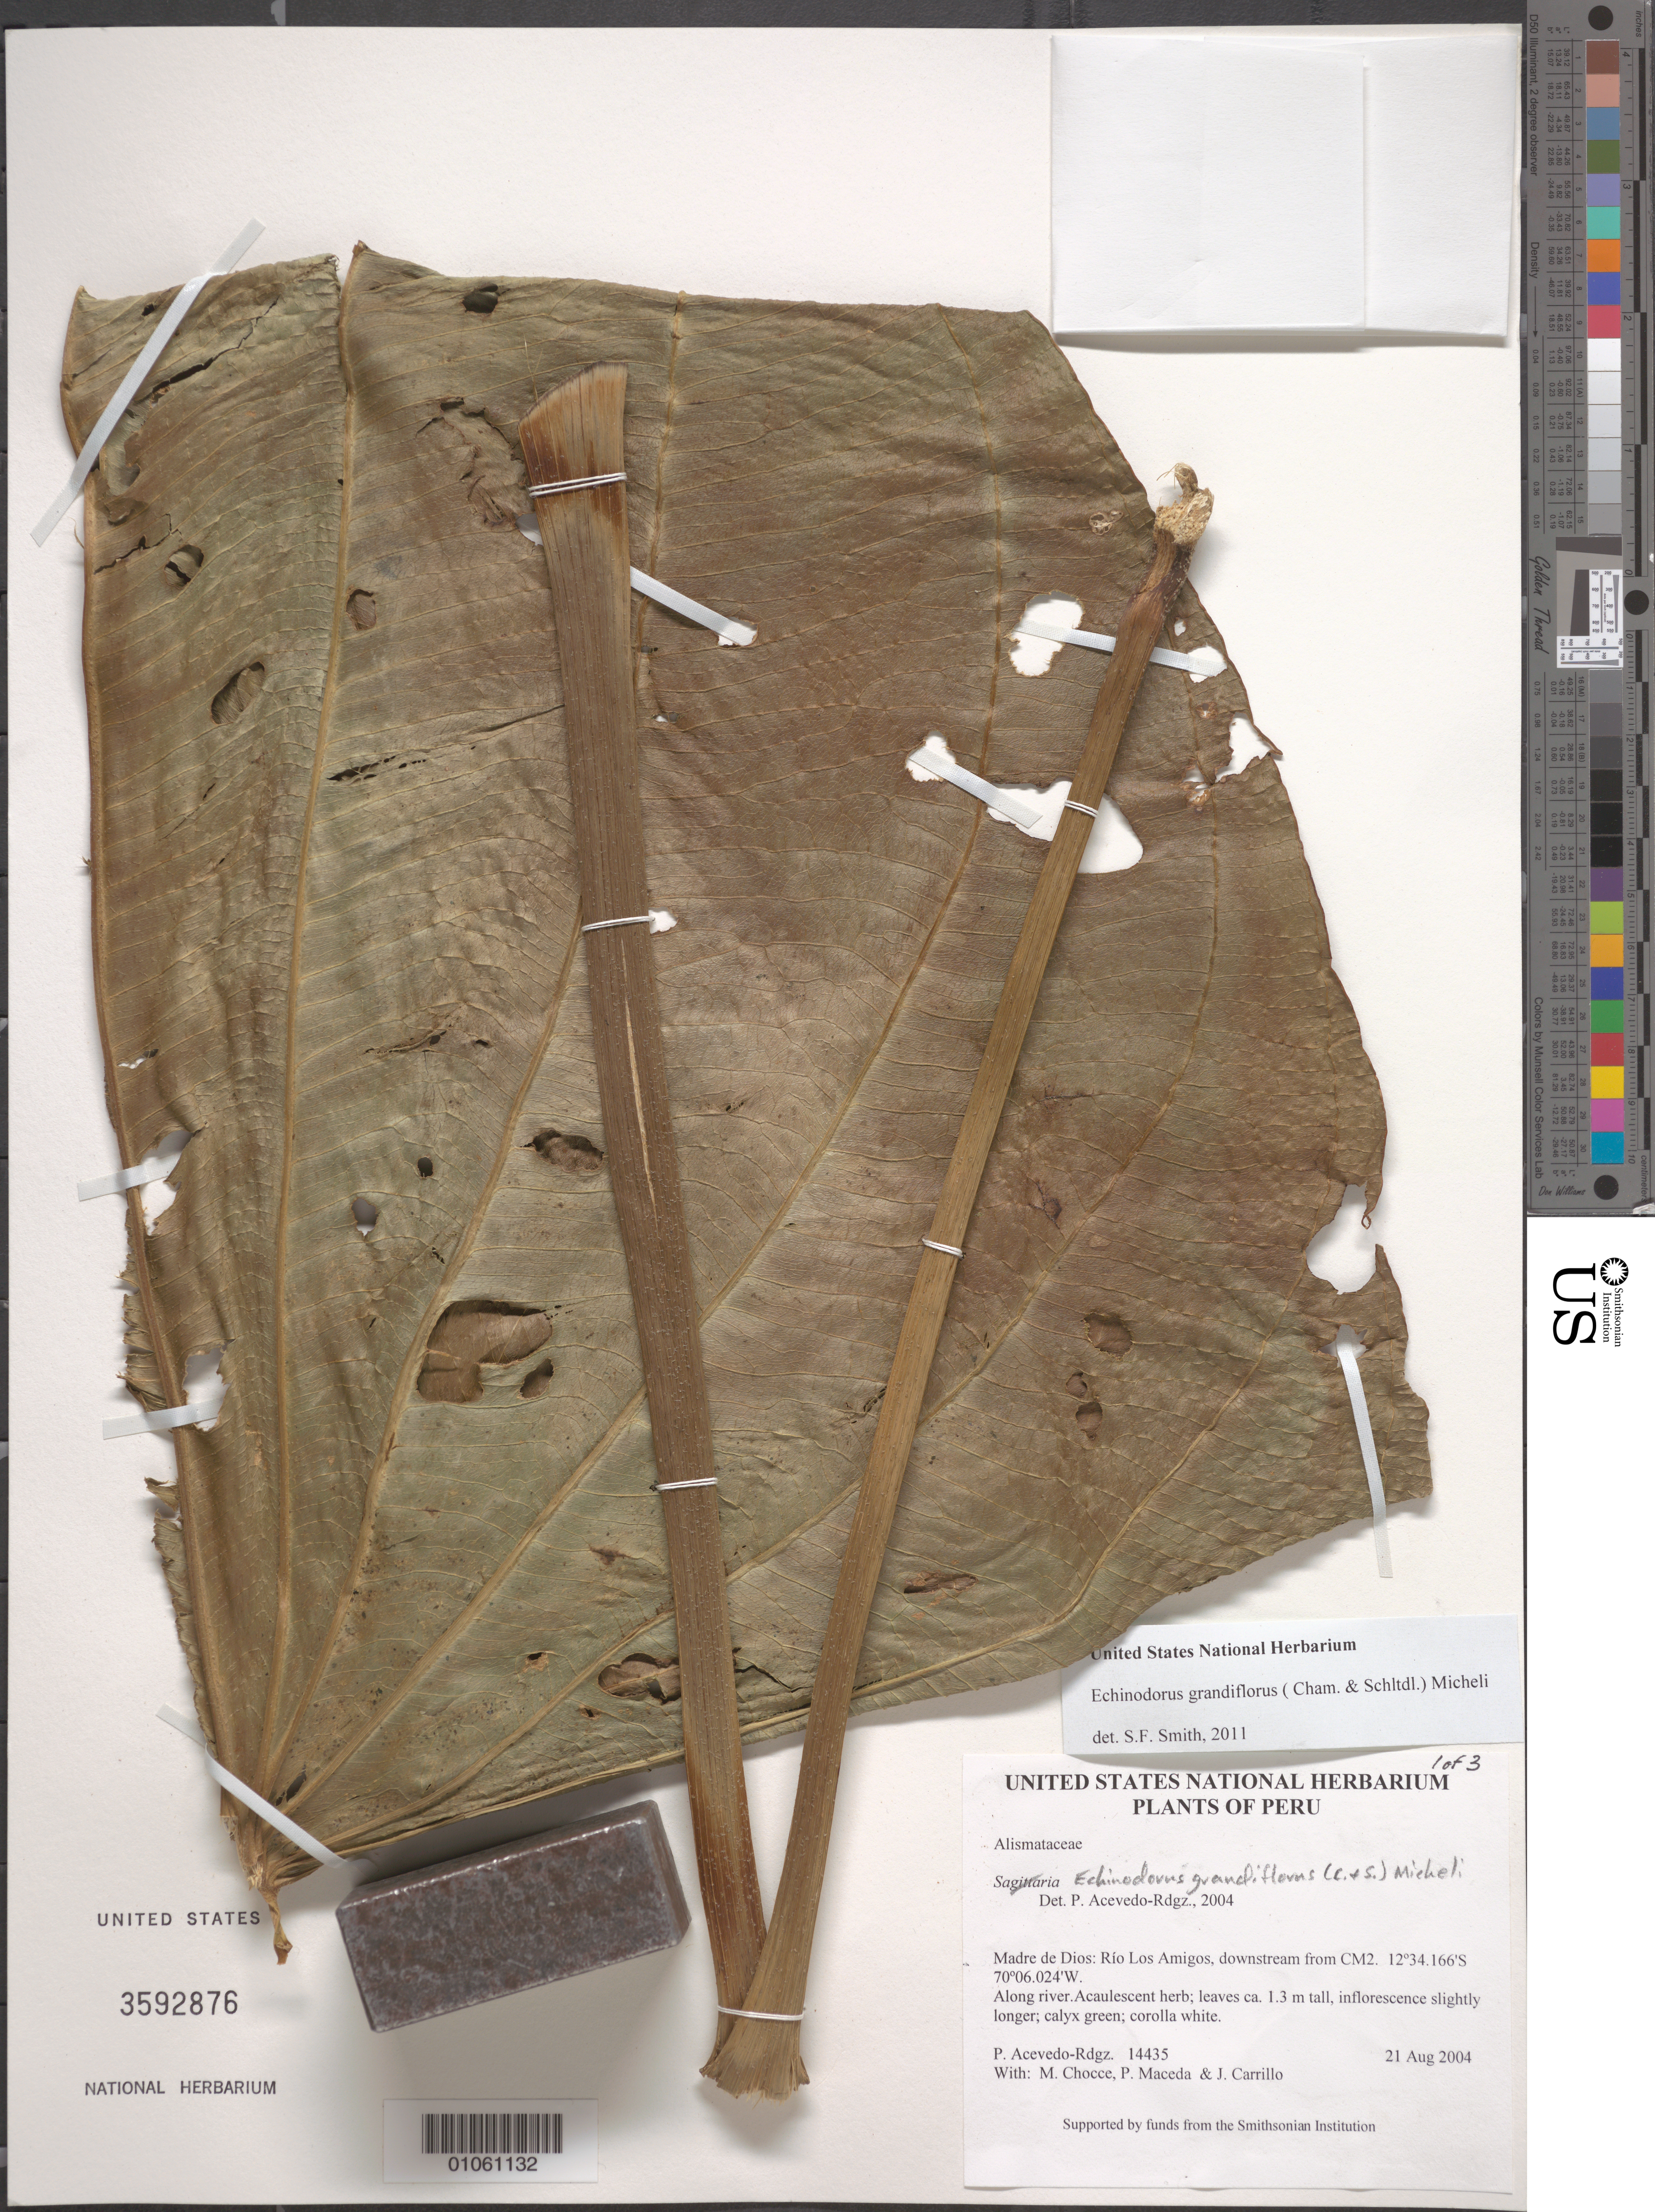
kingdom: Plantae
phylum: Tracheophyta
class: Liliopsida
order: Alismatales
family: Alismataceae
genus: Echinodorus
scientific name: Echinodorus grandiflorus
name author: (Cham. & Schltdl.) Micheli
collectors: P. Acevedo-Rodr., M. Chocce, P. Maceda & J. Carrillo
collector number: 14435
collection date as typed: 21 Aug 2004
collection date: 2004-08-21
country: Peru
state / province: Madre de Dios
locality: Madre de Dios: Río Los Amigos, downstream from CM2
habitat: Along river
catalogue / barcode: US 3592876